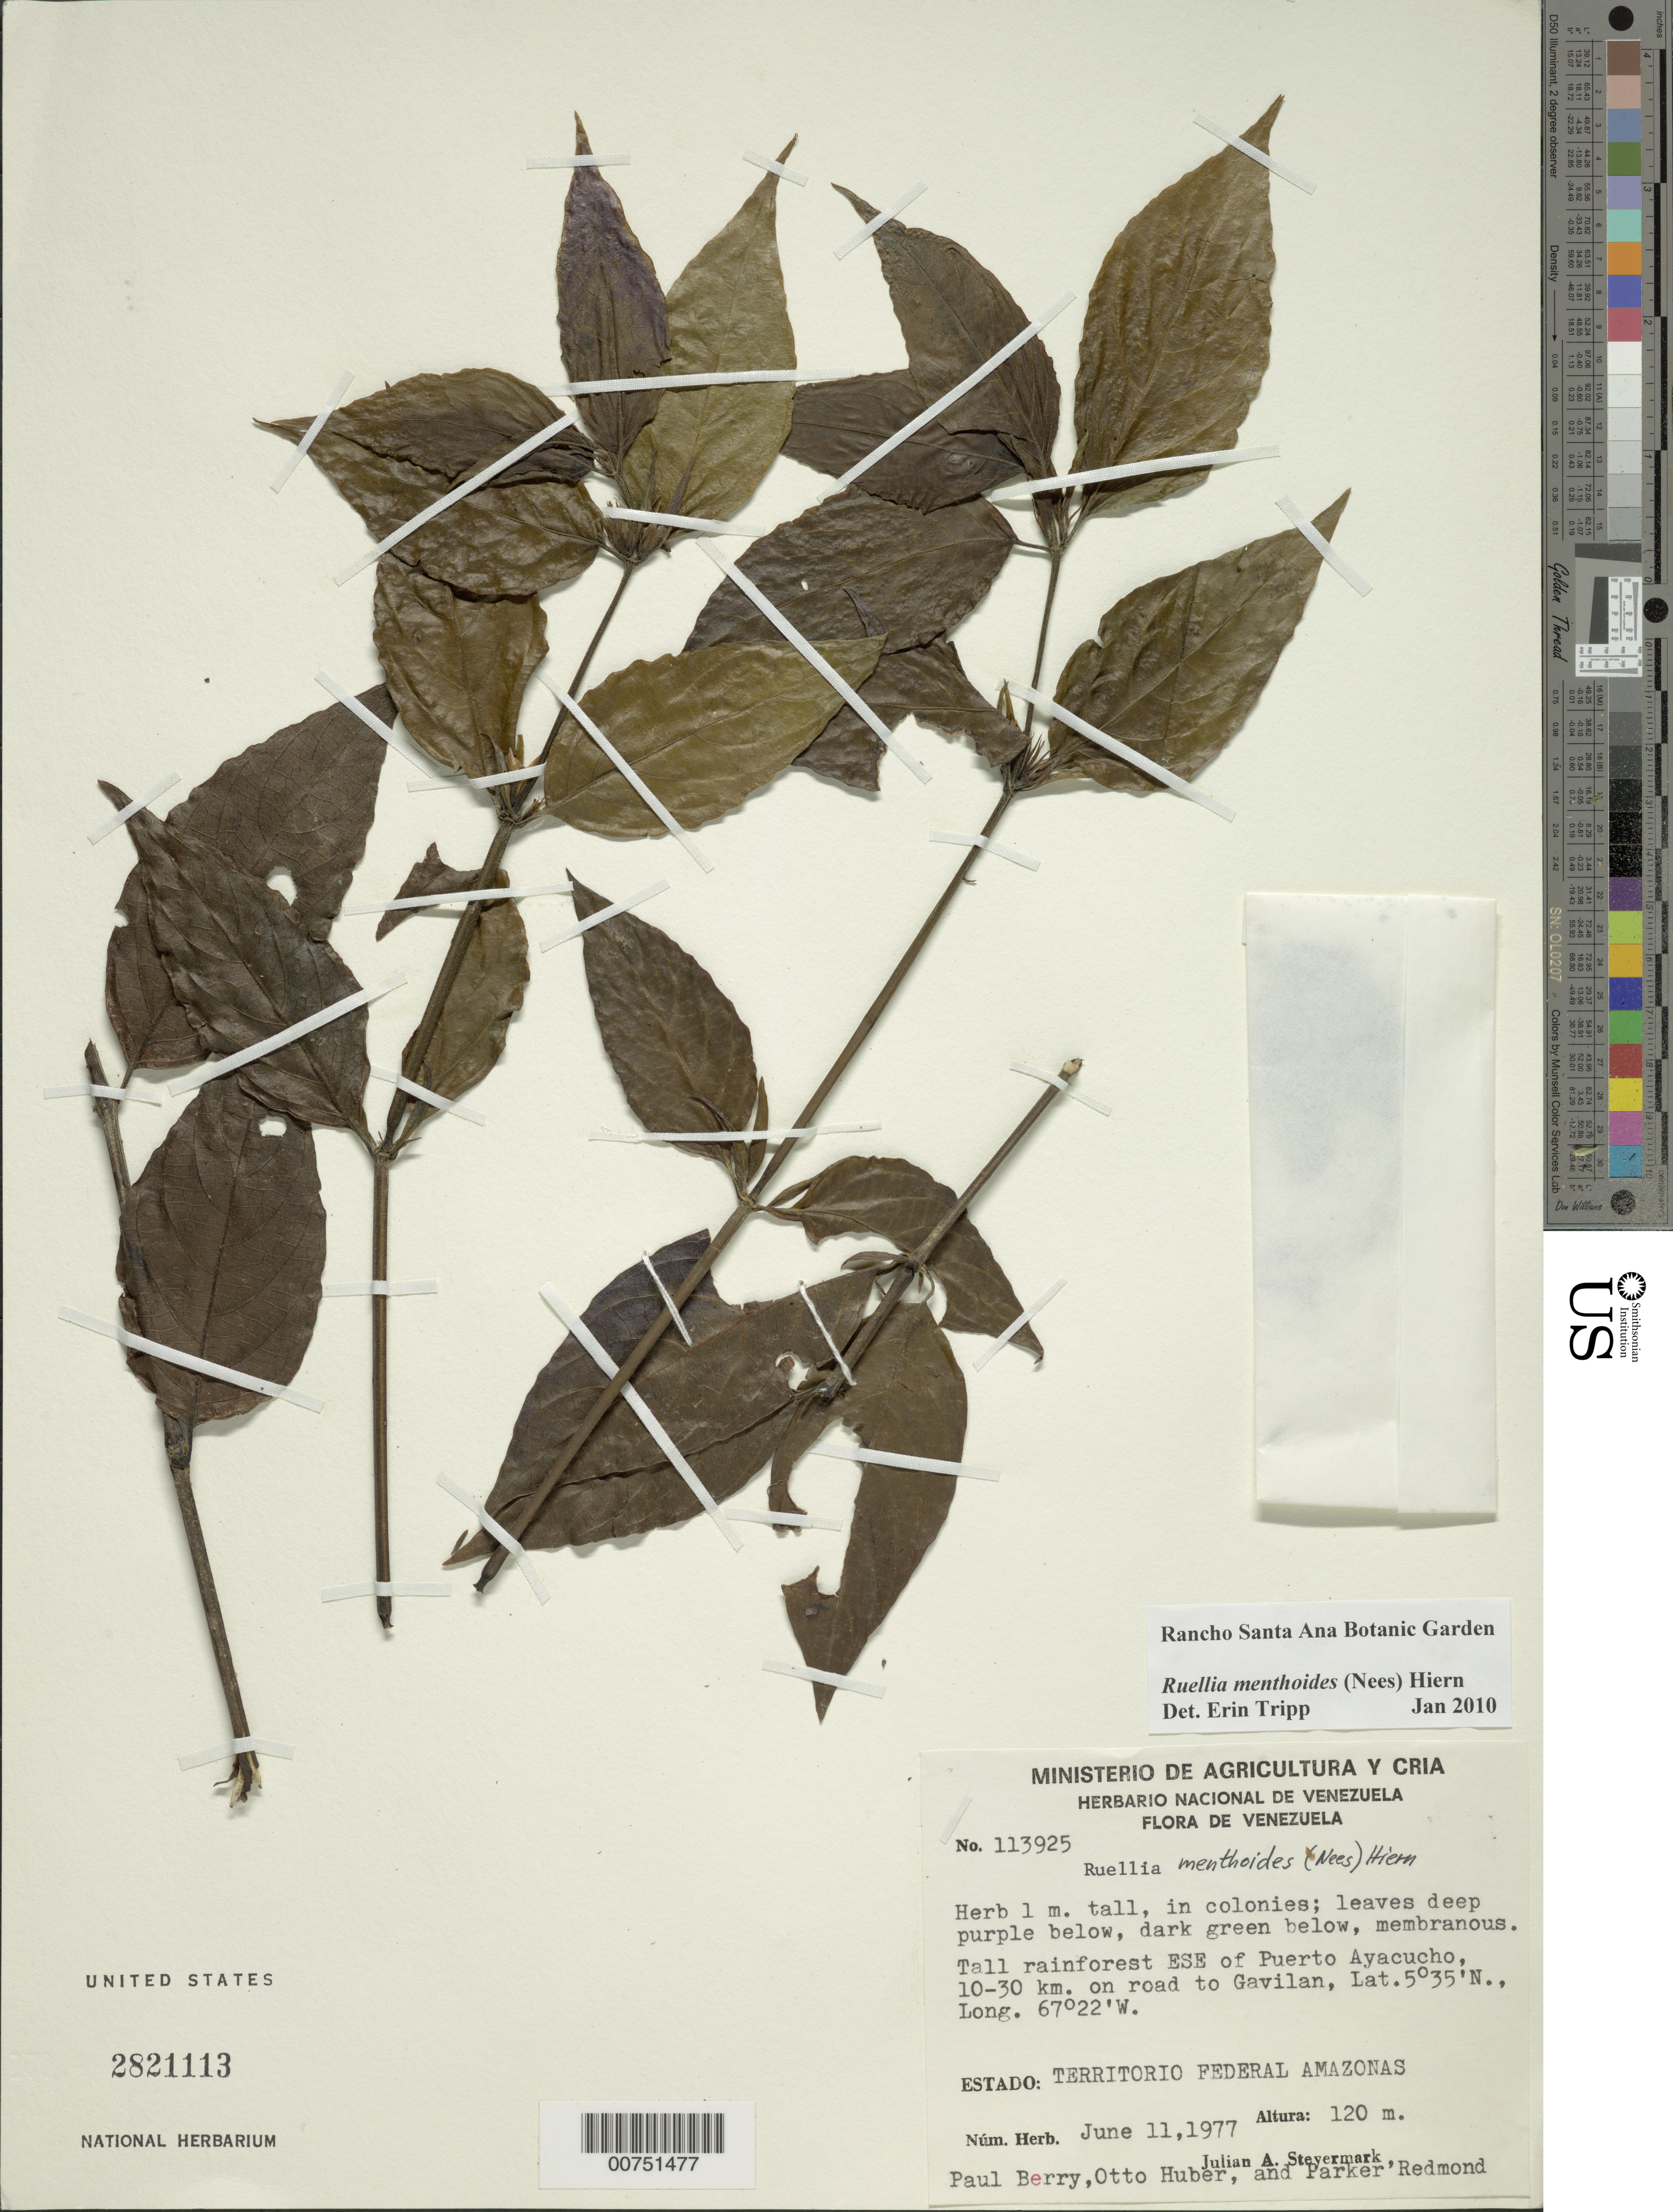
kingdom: Plantae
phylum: Tracheophyta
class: Magnoliopsida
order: Lamiales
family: Acanthaceae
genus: Ruellia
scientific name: Ruellia menthoides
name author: (Nees) Hiern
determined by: Wasshausen, Dieter C., (BOT), Smithsonian Institution - National Museum of Natural History (UNITED STATES)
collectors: P. E. Berry, O. Huber & P. Redmond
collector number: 113925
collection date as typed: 11-Jun-77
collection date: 1977-06-11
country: Venezuela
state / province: Amazonas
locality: Puerto Ayacucho, ESE of, 10-30 km on road to Gavilán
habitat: Tall rainforest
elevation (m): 120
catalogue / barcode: US 2821113